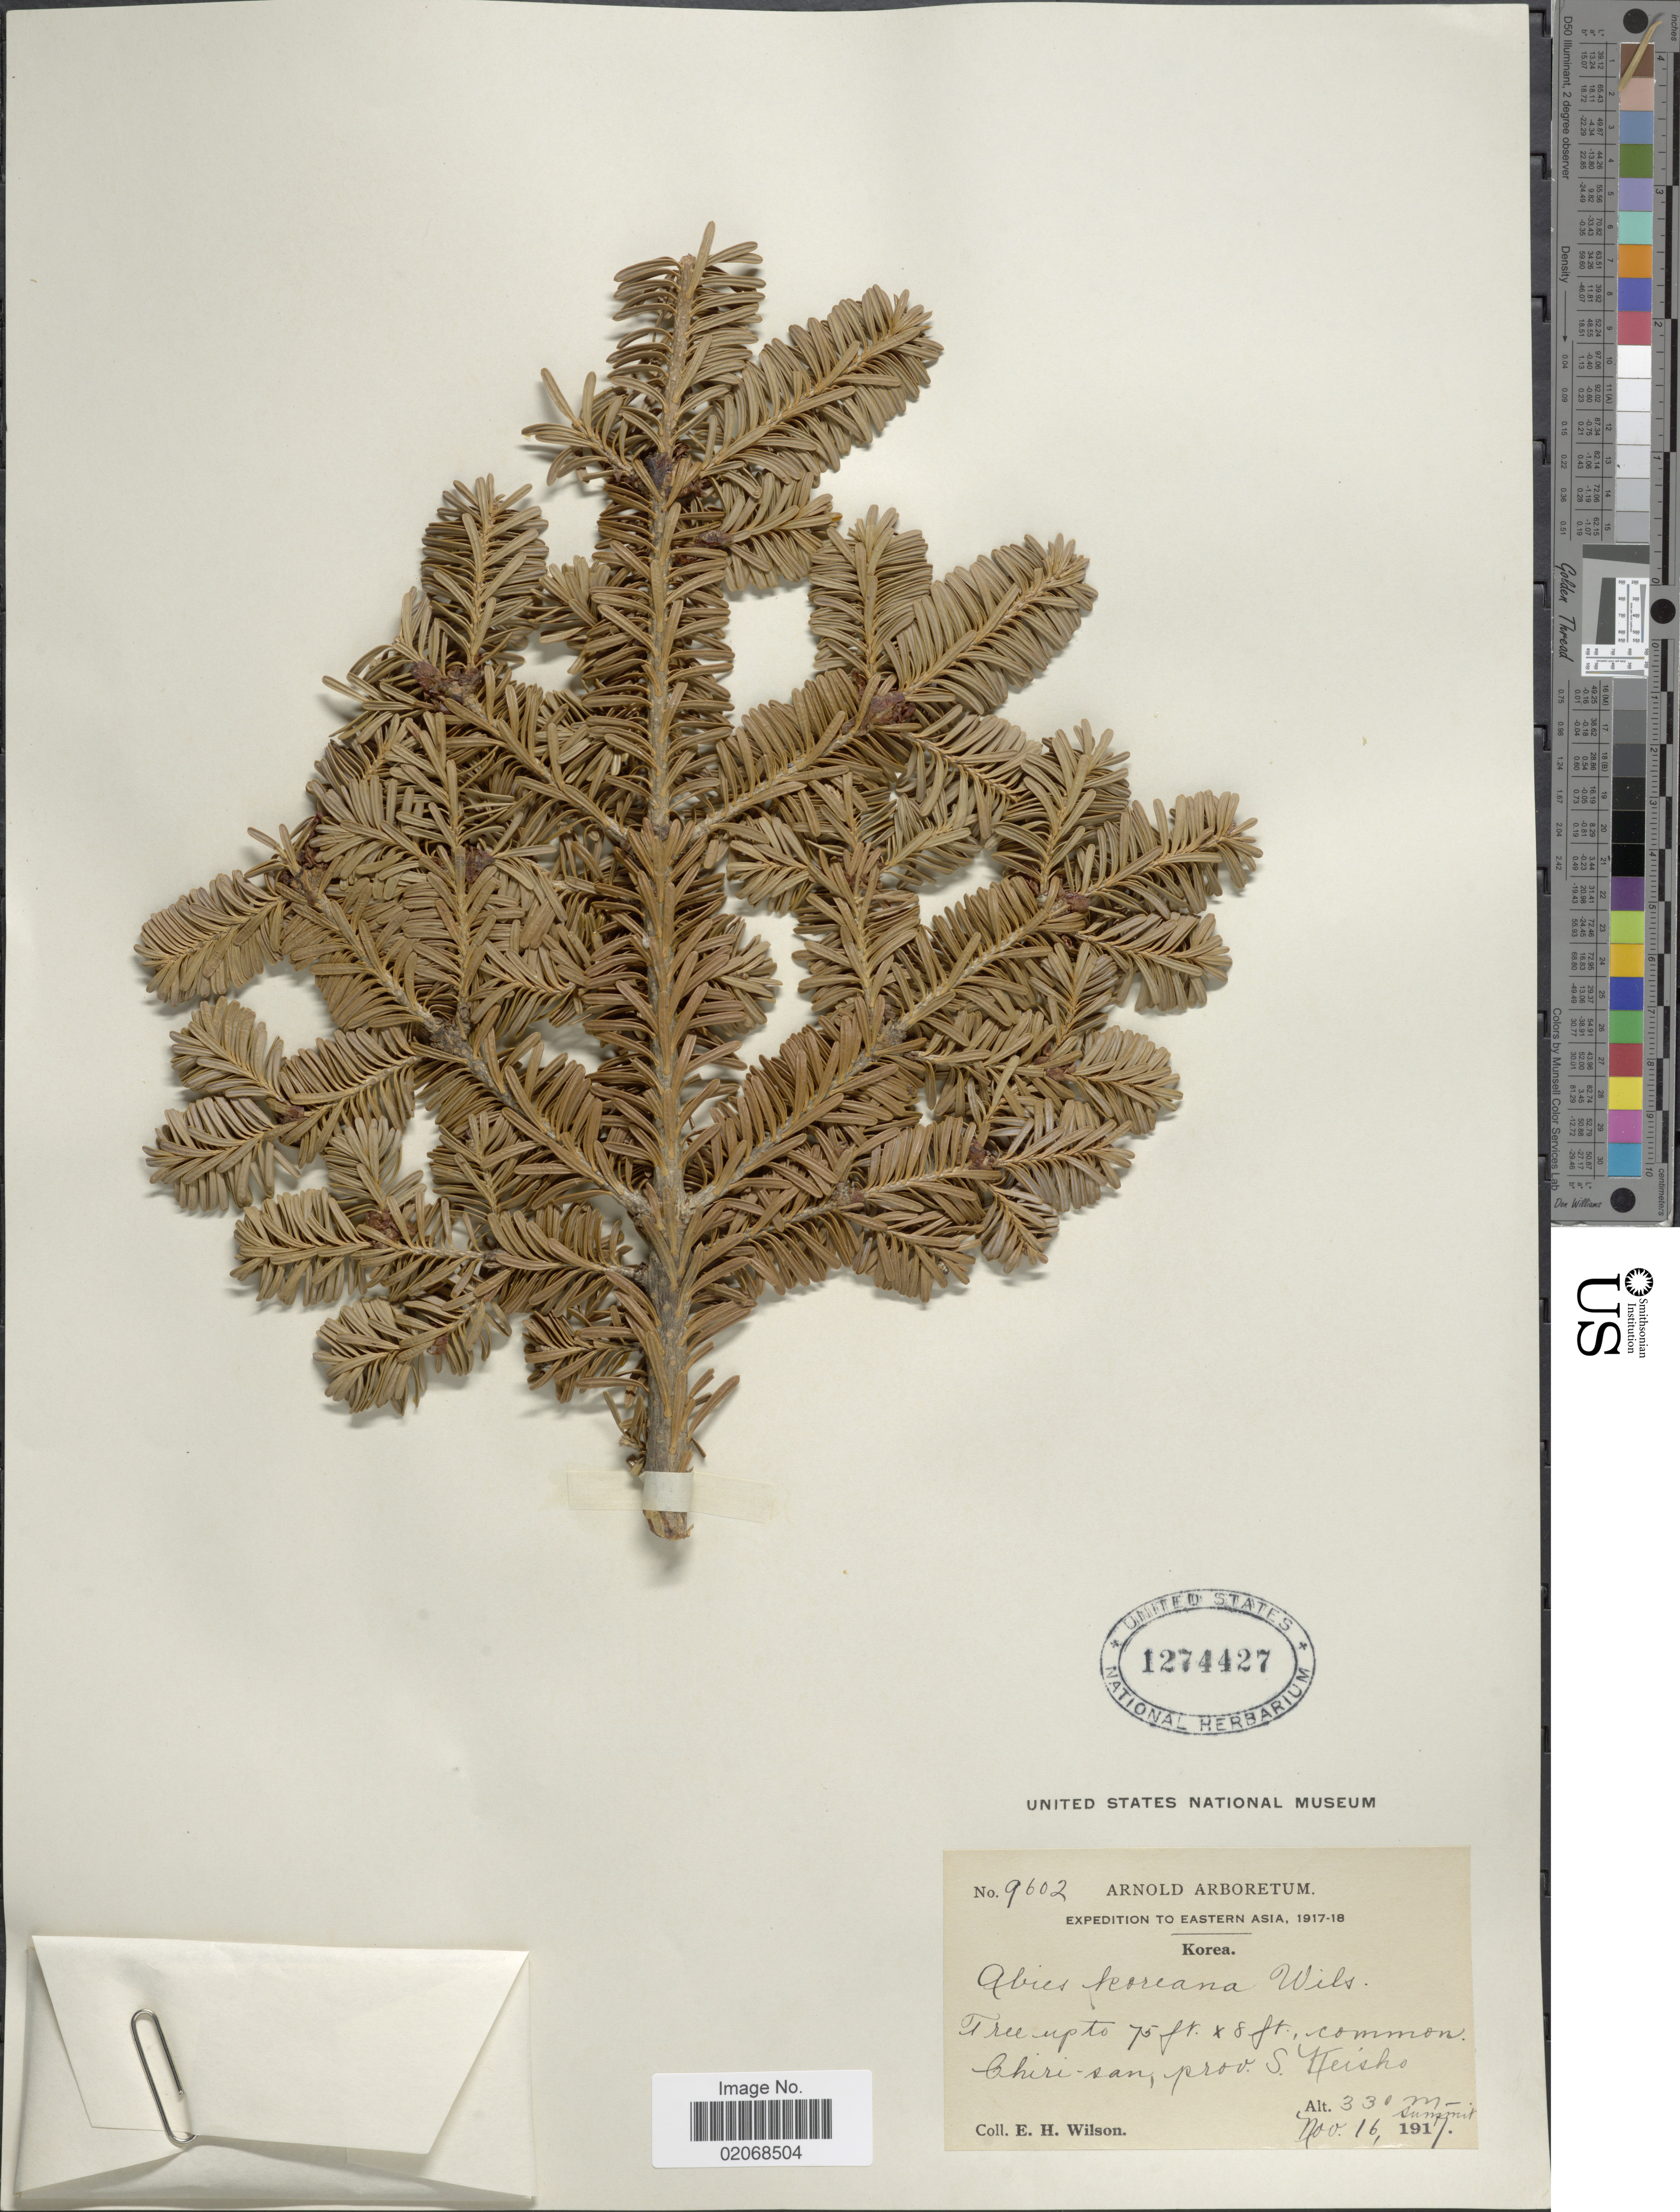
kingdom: Plantae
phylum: Tracheophyta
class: Pinopsida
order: Pinales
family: Pinaceae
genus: Abies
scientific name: Abies koreana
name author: E.H. Wilson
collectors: E. Wilson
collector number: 9602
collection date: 1917-01-16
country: North Korea / South Korea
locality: Eastern Asia, Chiri-san, prov. S. Keisho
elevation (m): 330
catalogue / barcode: US 1274427